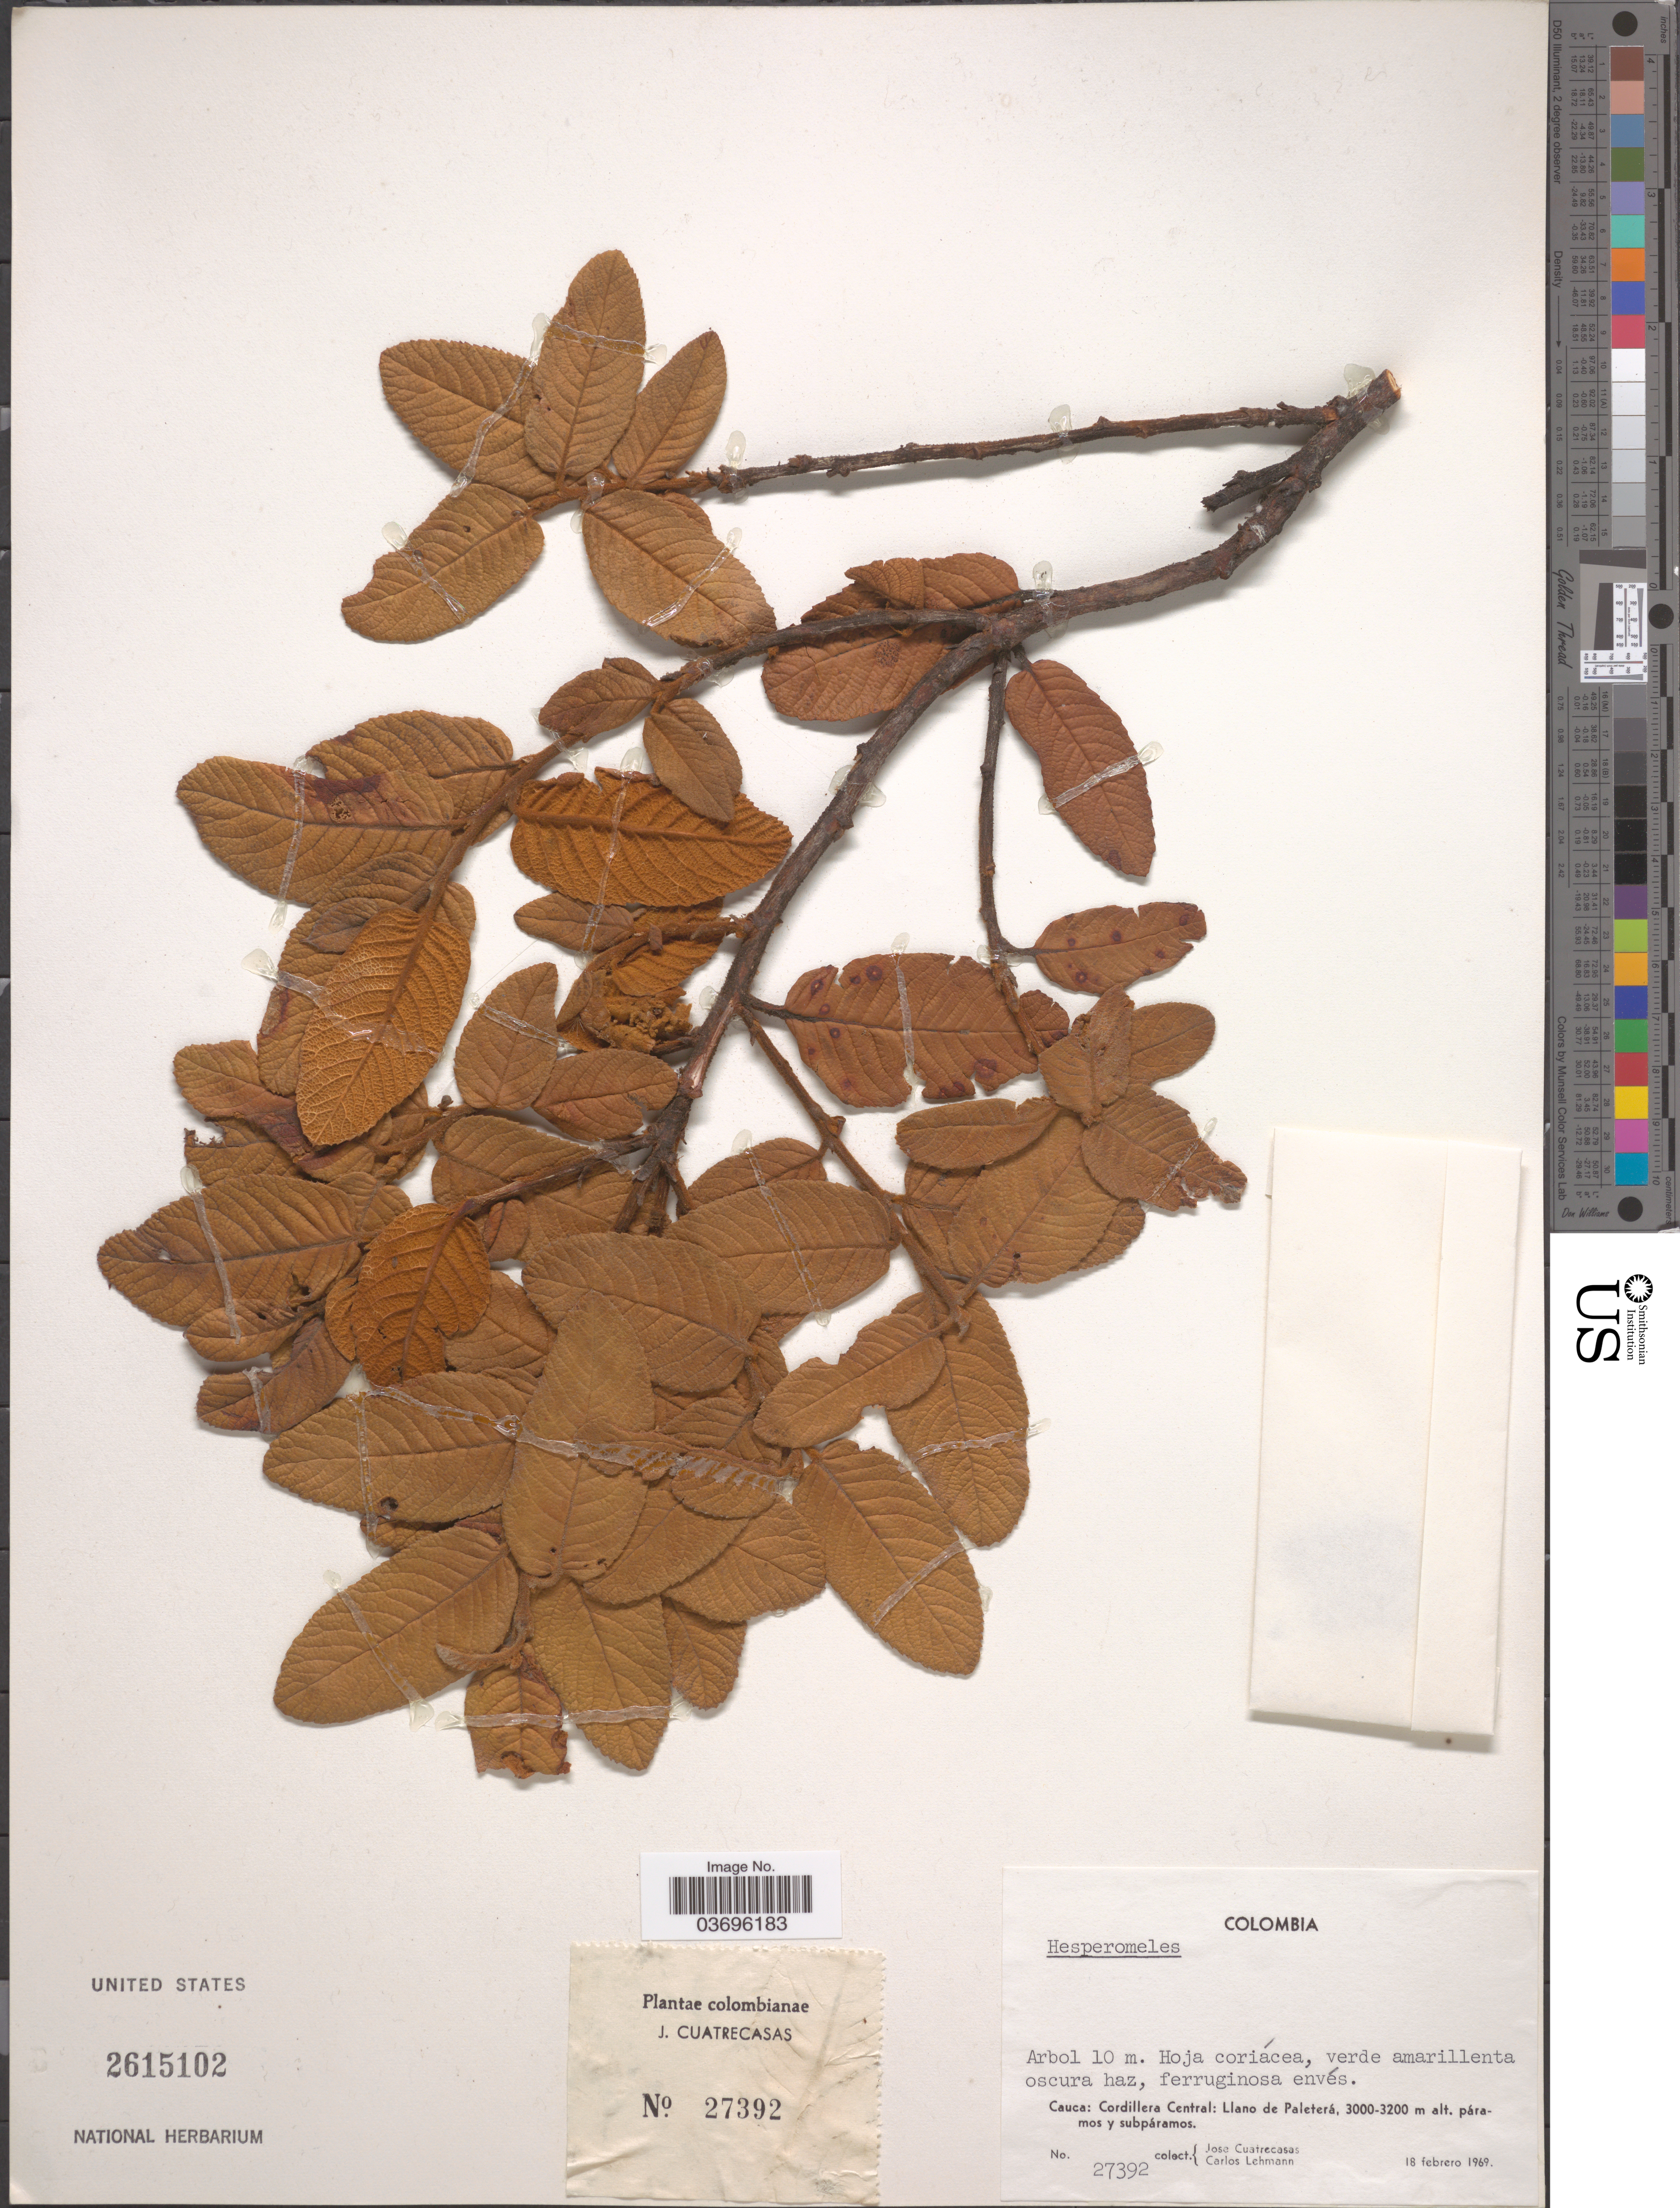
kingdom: Plantae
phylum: Tracheophyta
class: Magnoliopsida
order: Rosales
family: Rosaceae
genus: Hesperomeles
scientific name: Hesperomeles sp.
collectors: J. Cuatrecasas & C. Lehmann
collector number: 27392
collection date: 1969-02-18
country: Colombia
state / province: Cauca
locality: Cordillera Central: Llano de Paleterá.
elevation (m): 3000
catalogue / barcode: US 2615102